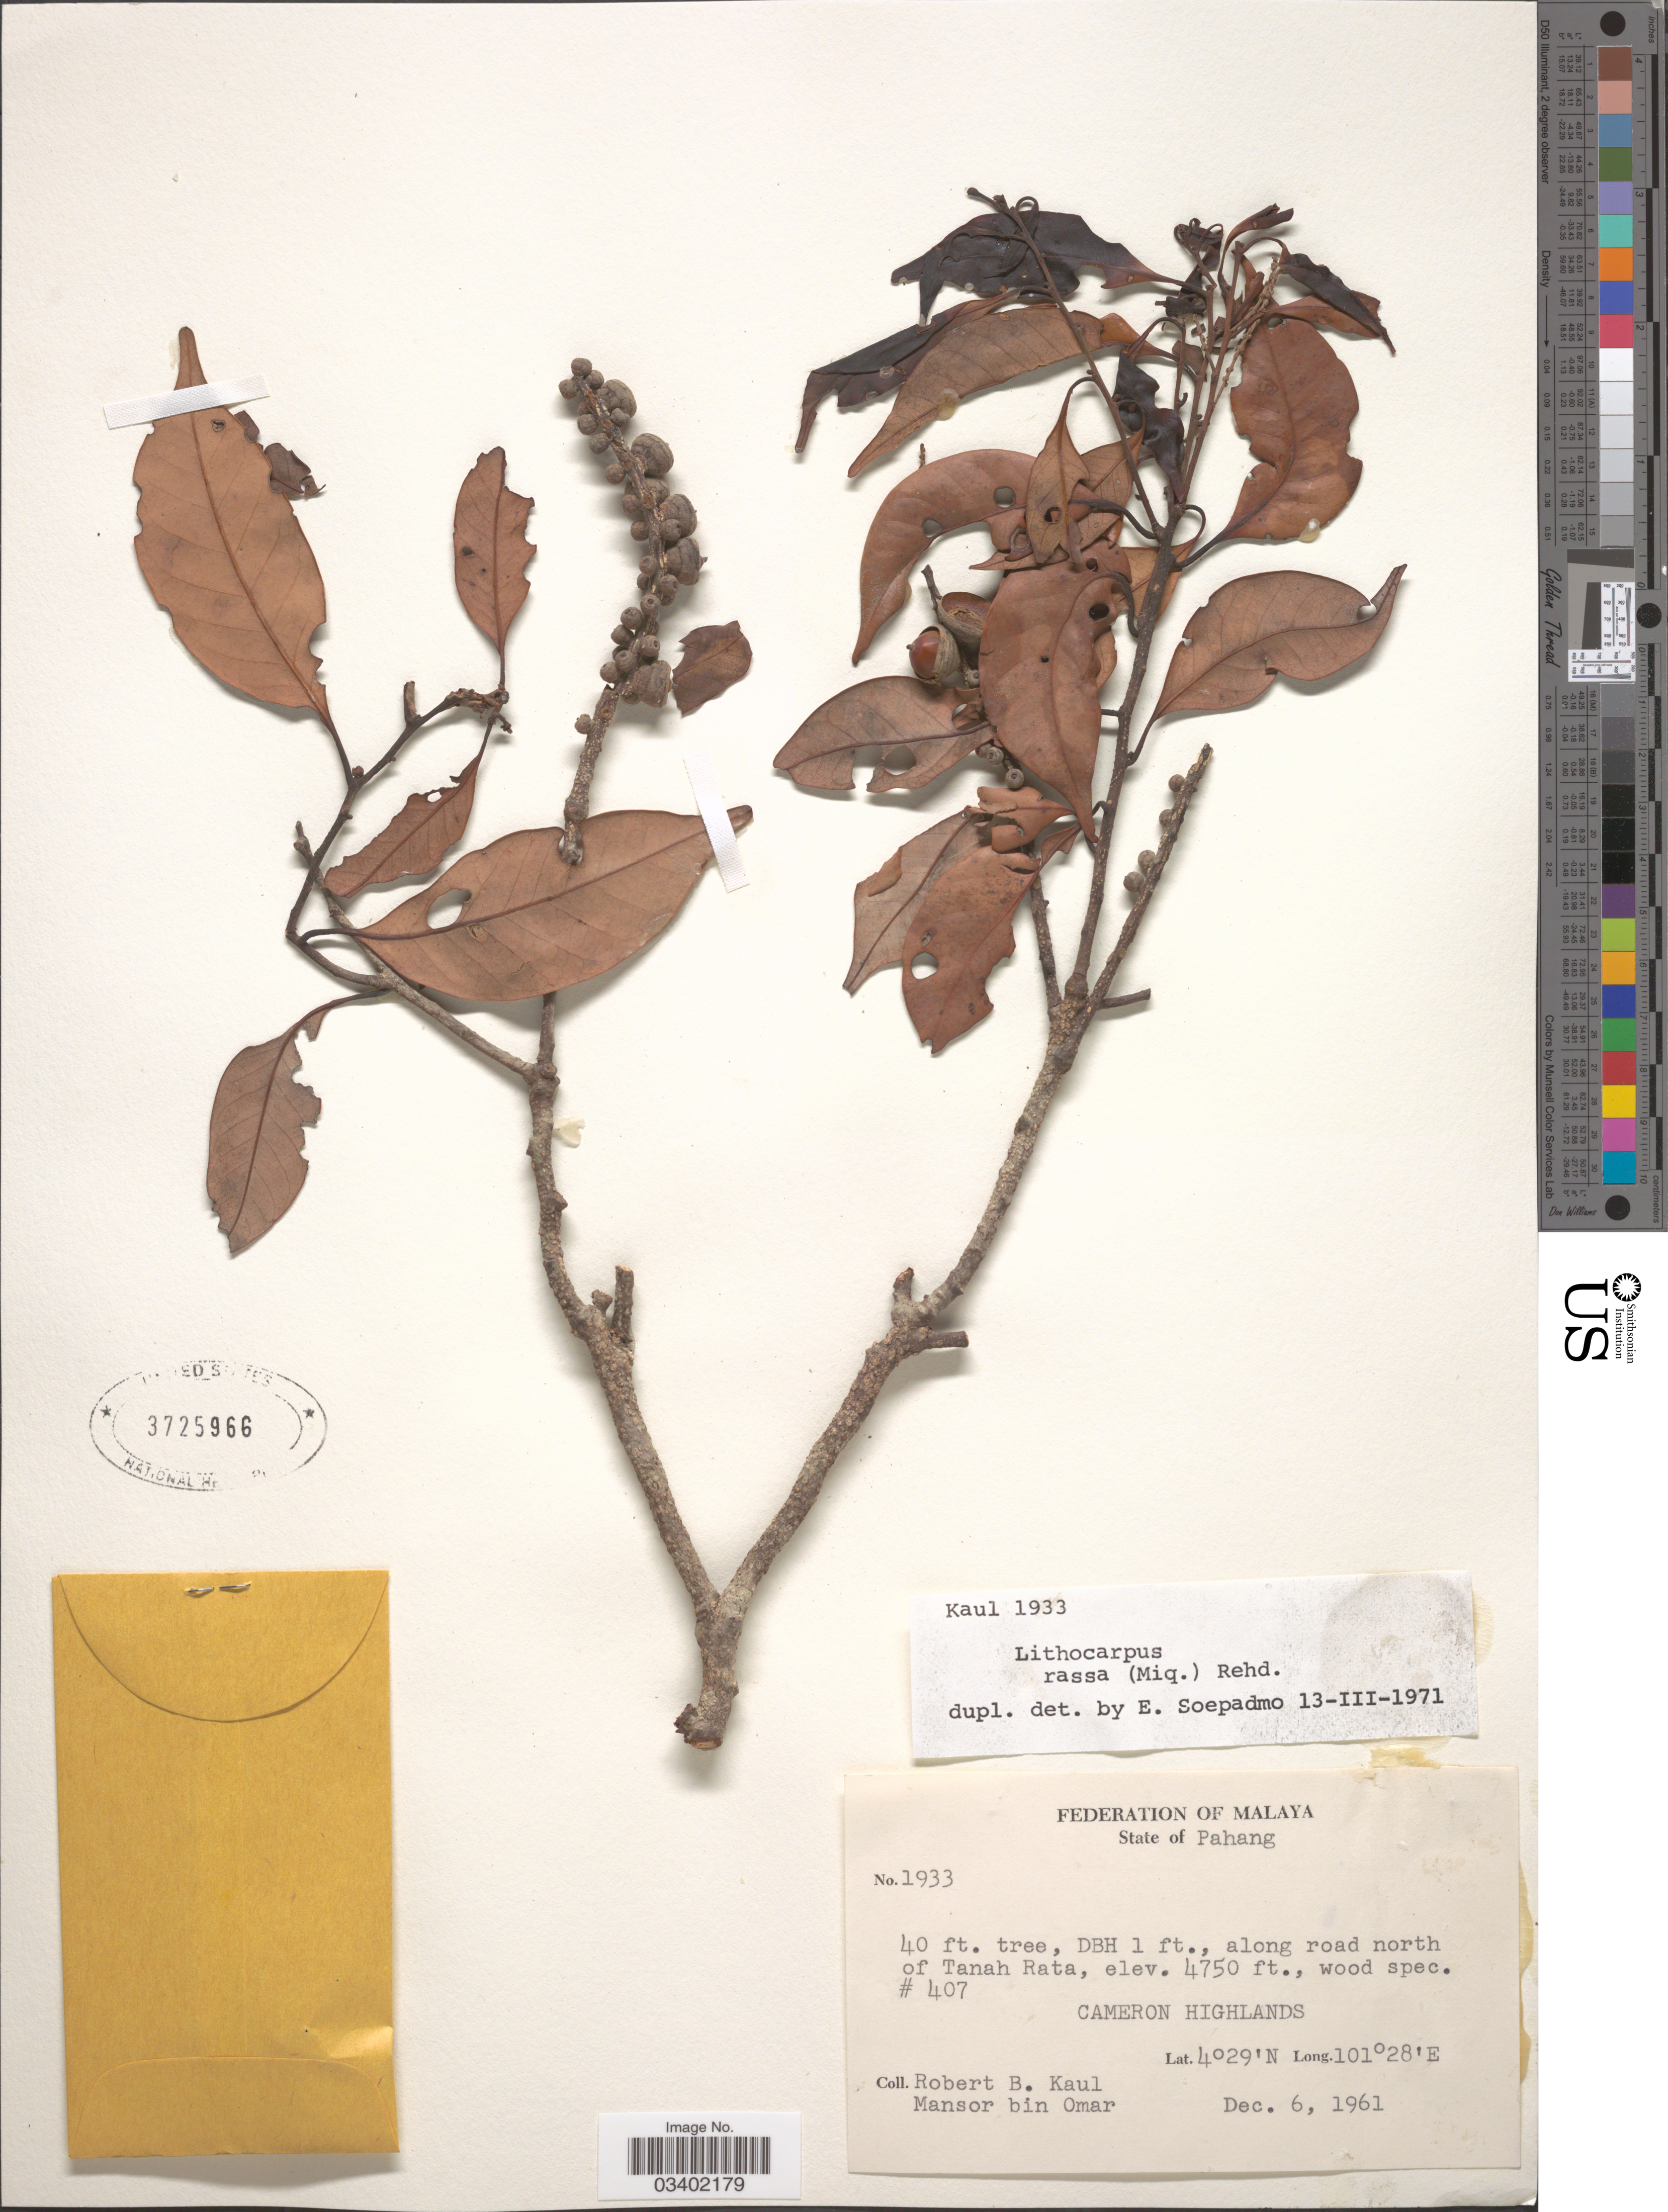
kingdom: Plantae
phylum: Tracheophyta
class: Magnoliopsida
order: Fagales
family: Fagaceae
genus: Lithocarpus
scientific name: Lithocarpus rassa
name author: (Miq.) Rehder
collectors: R. Kaul & M. Omar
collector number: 1933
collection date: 1961-12-06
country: Malaysia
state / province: Pahang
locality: Federation of Malaya. Along road north of Tanah Rata. Cameron Highands.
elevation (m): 1448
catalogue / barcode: US 3725966